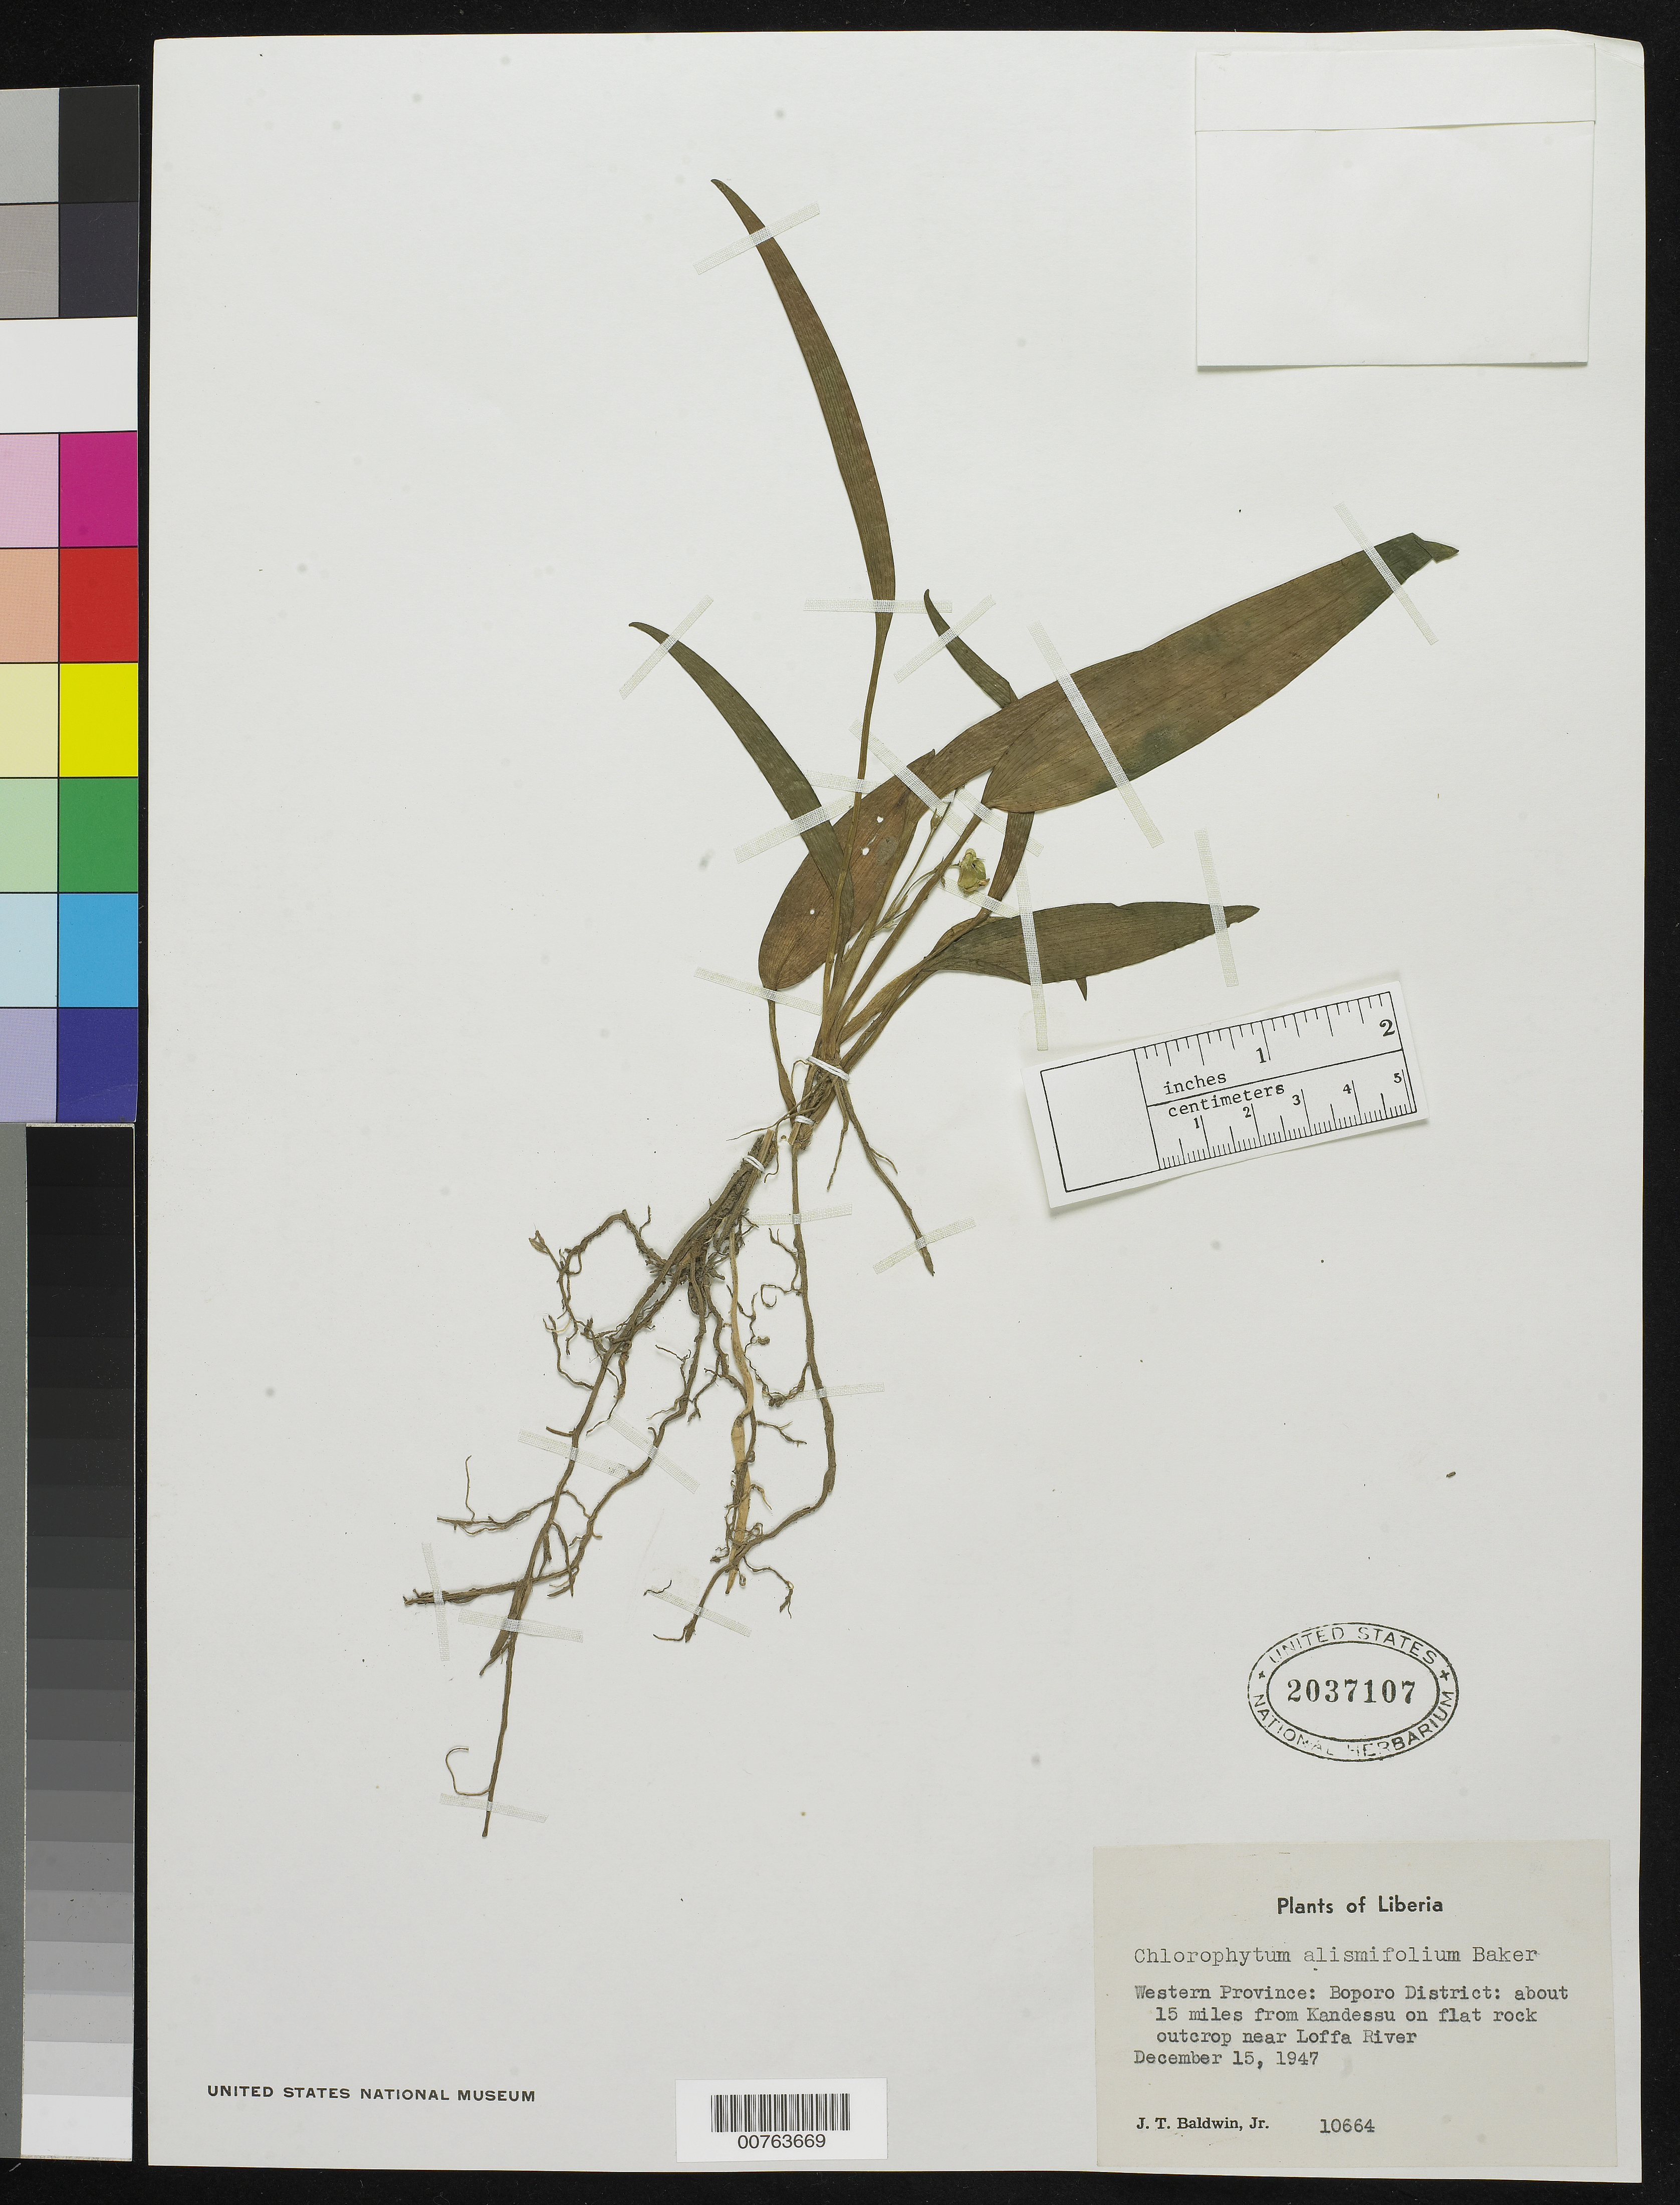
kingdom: Plantae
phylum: Tracheophyta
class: Liliopsida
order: Asparagales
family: Asparagaceae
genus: Chlorophytum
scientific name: Chlorophytum alismifolium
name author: Baker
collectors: J. T. Baldwin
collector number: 10664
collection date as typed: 15 Dec 1947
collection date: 1947-12-15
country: Liberia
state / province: Gbarpolu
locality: Western Province: Boporo District; about 15 miles from Kandessu, near Loffa River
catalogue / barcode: US 2037107